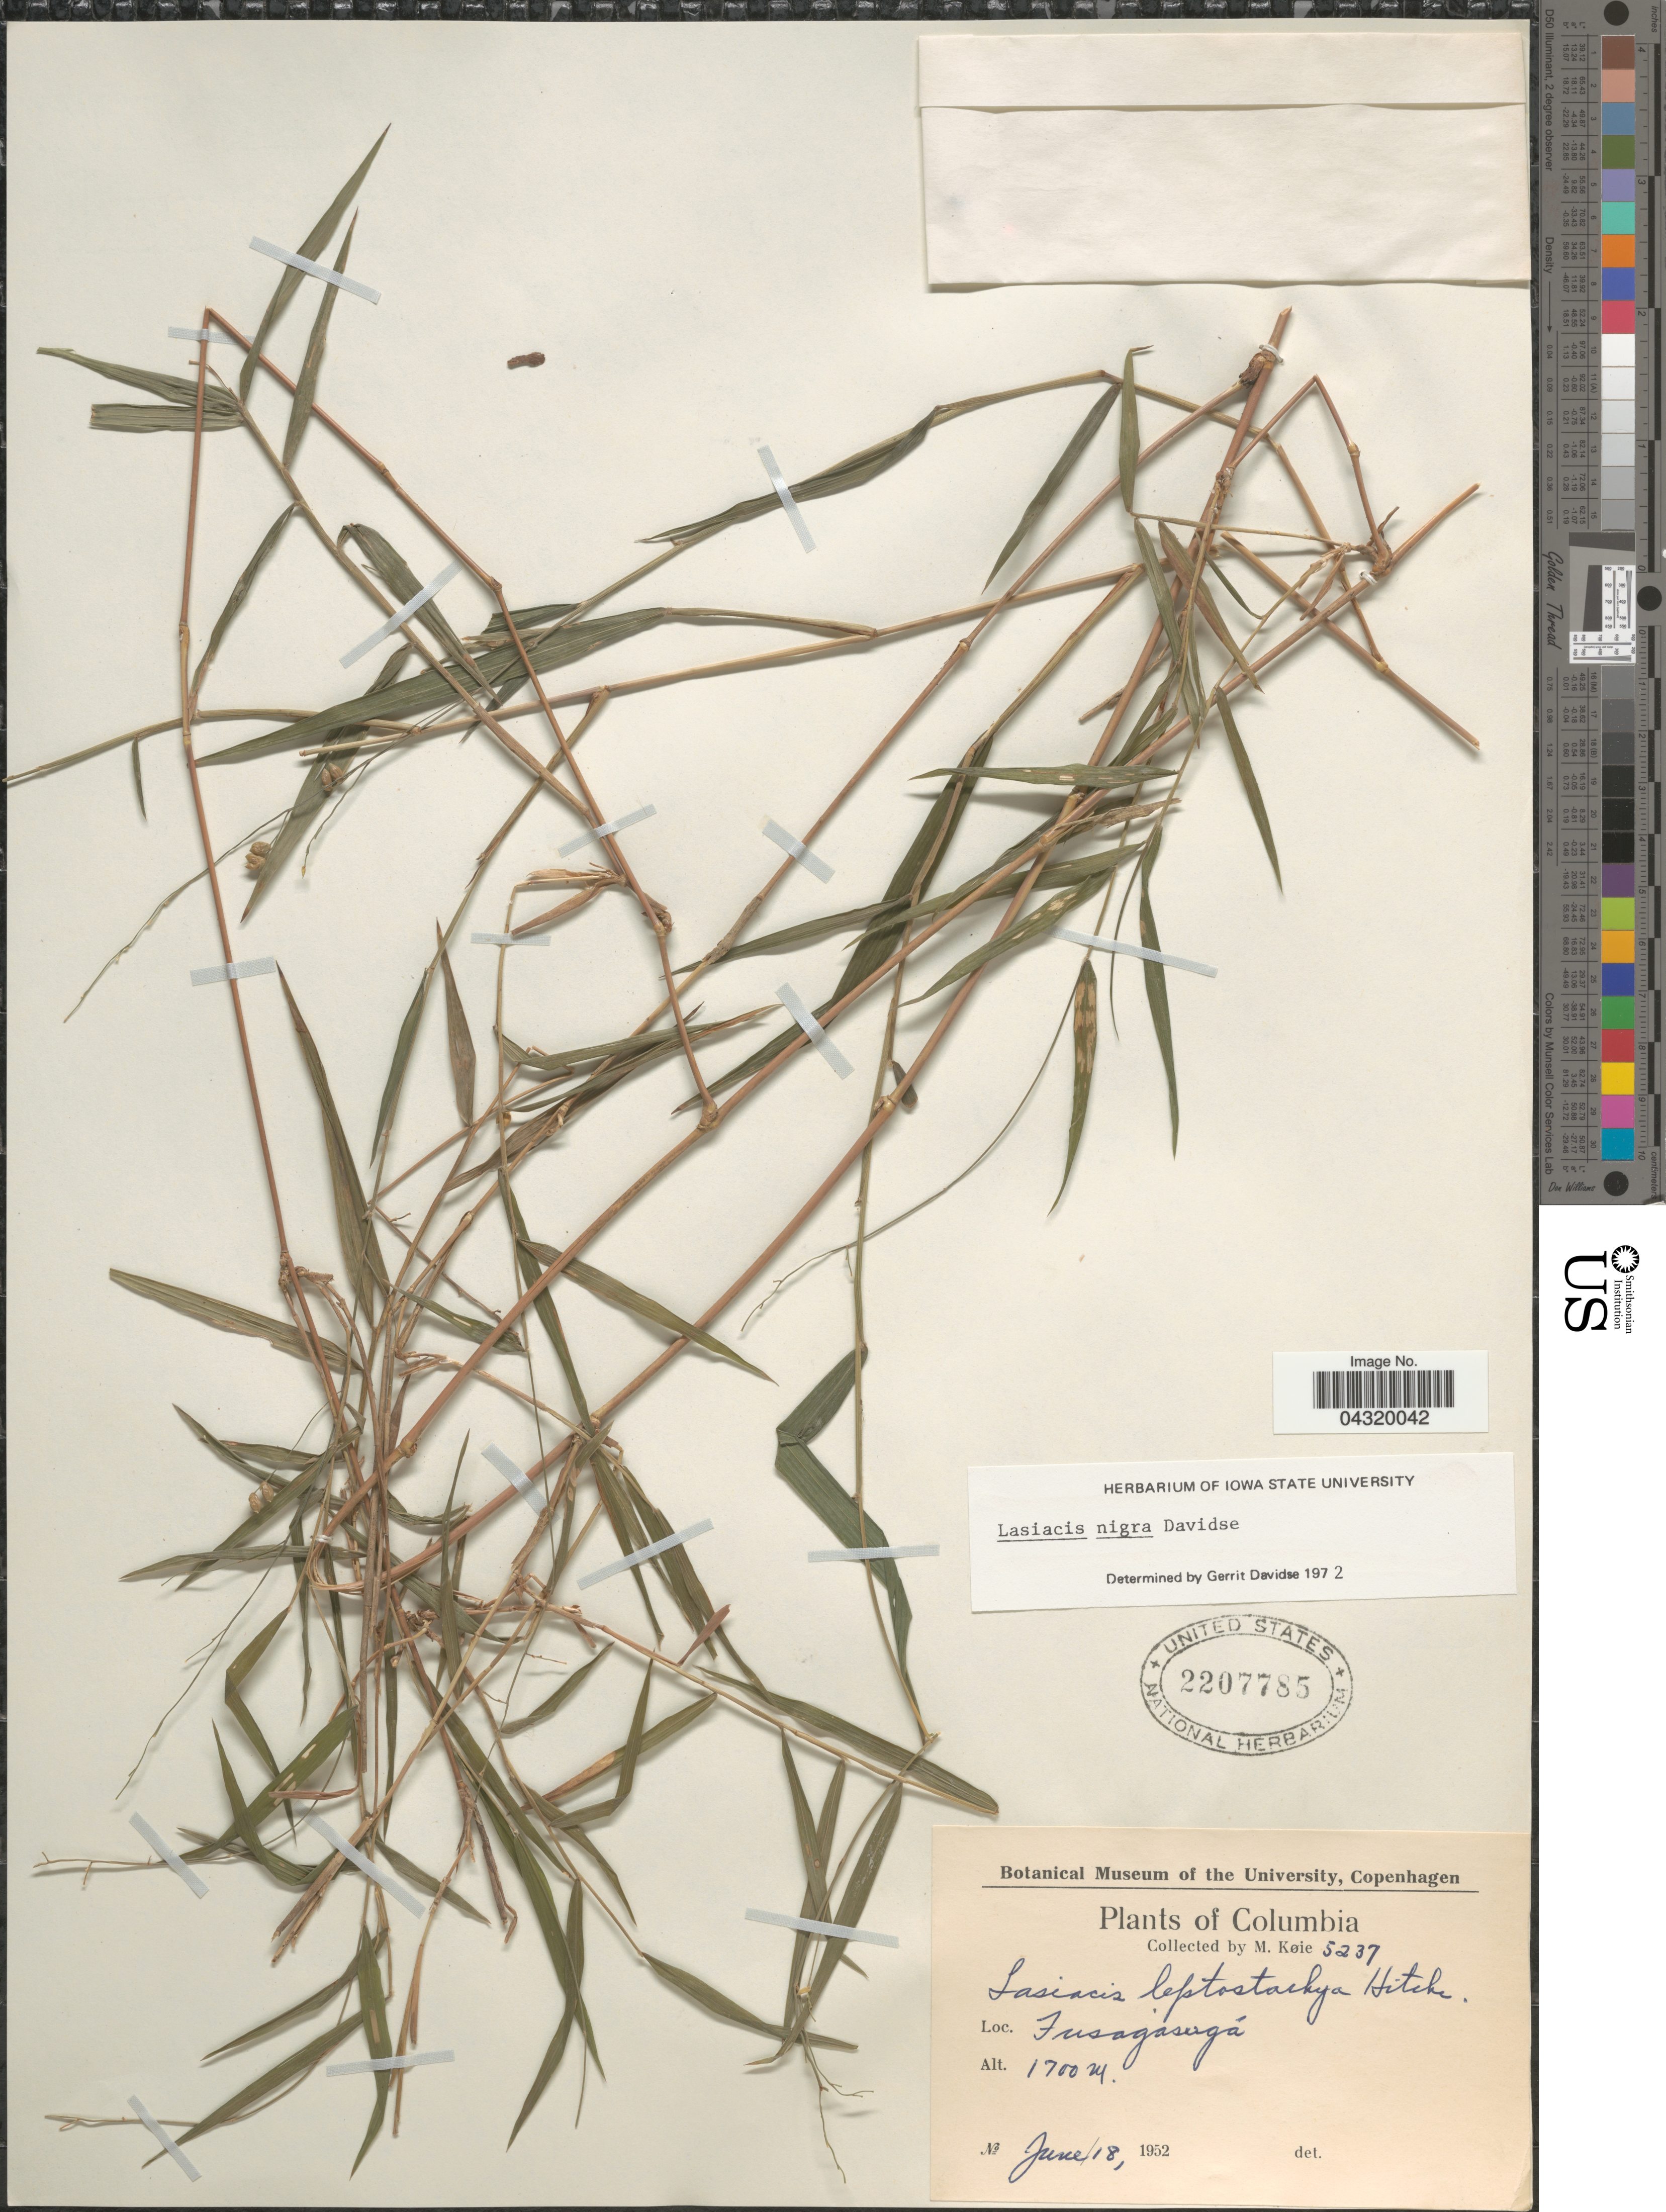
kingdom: Plantae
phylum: Tracheophyta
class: Liliopsida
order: Poales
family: Poaceae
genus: Lasiacis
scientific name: Lasiacis nigra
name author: Davidse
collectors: M. Köie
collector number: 5237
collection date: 1952-06-18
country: Colombia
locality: Fusagasugá.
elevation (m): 1700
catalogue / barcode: US 2207785